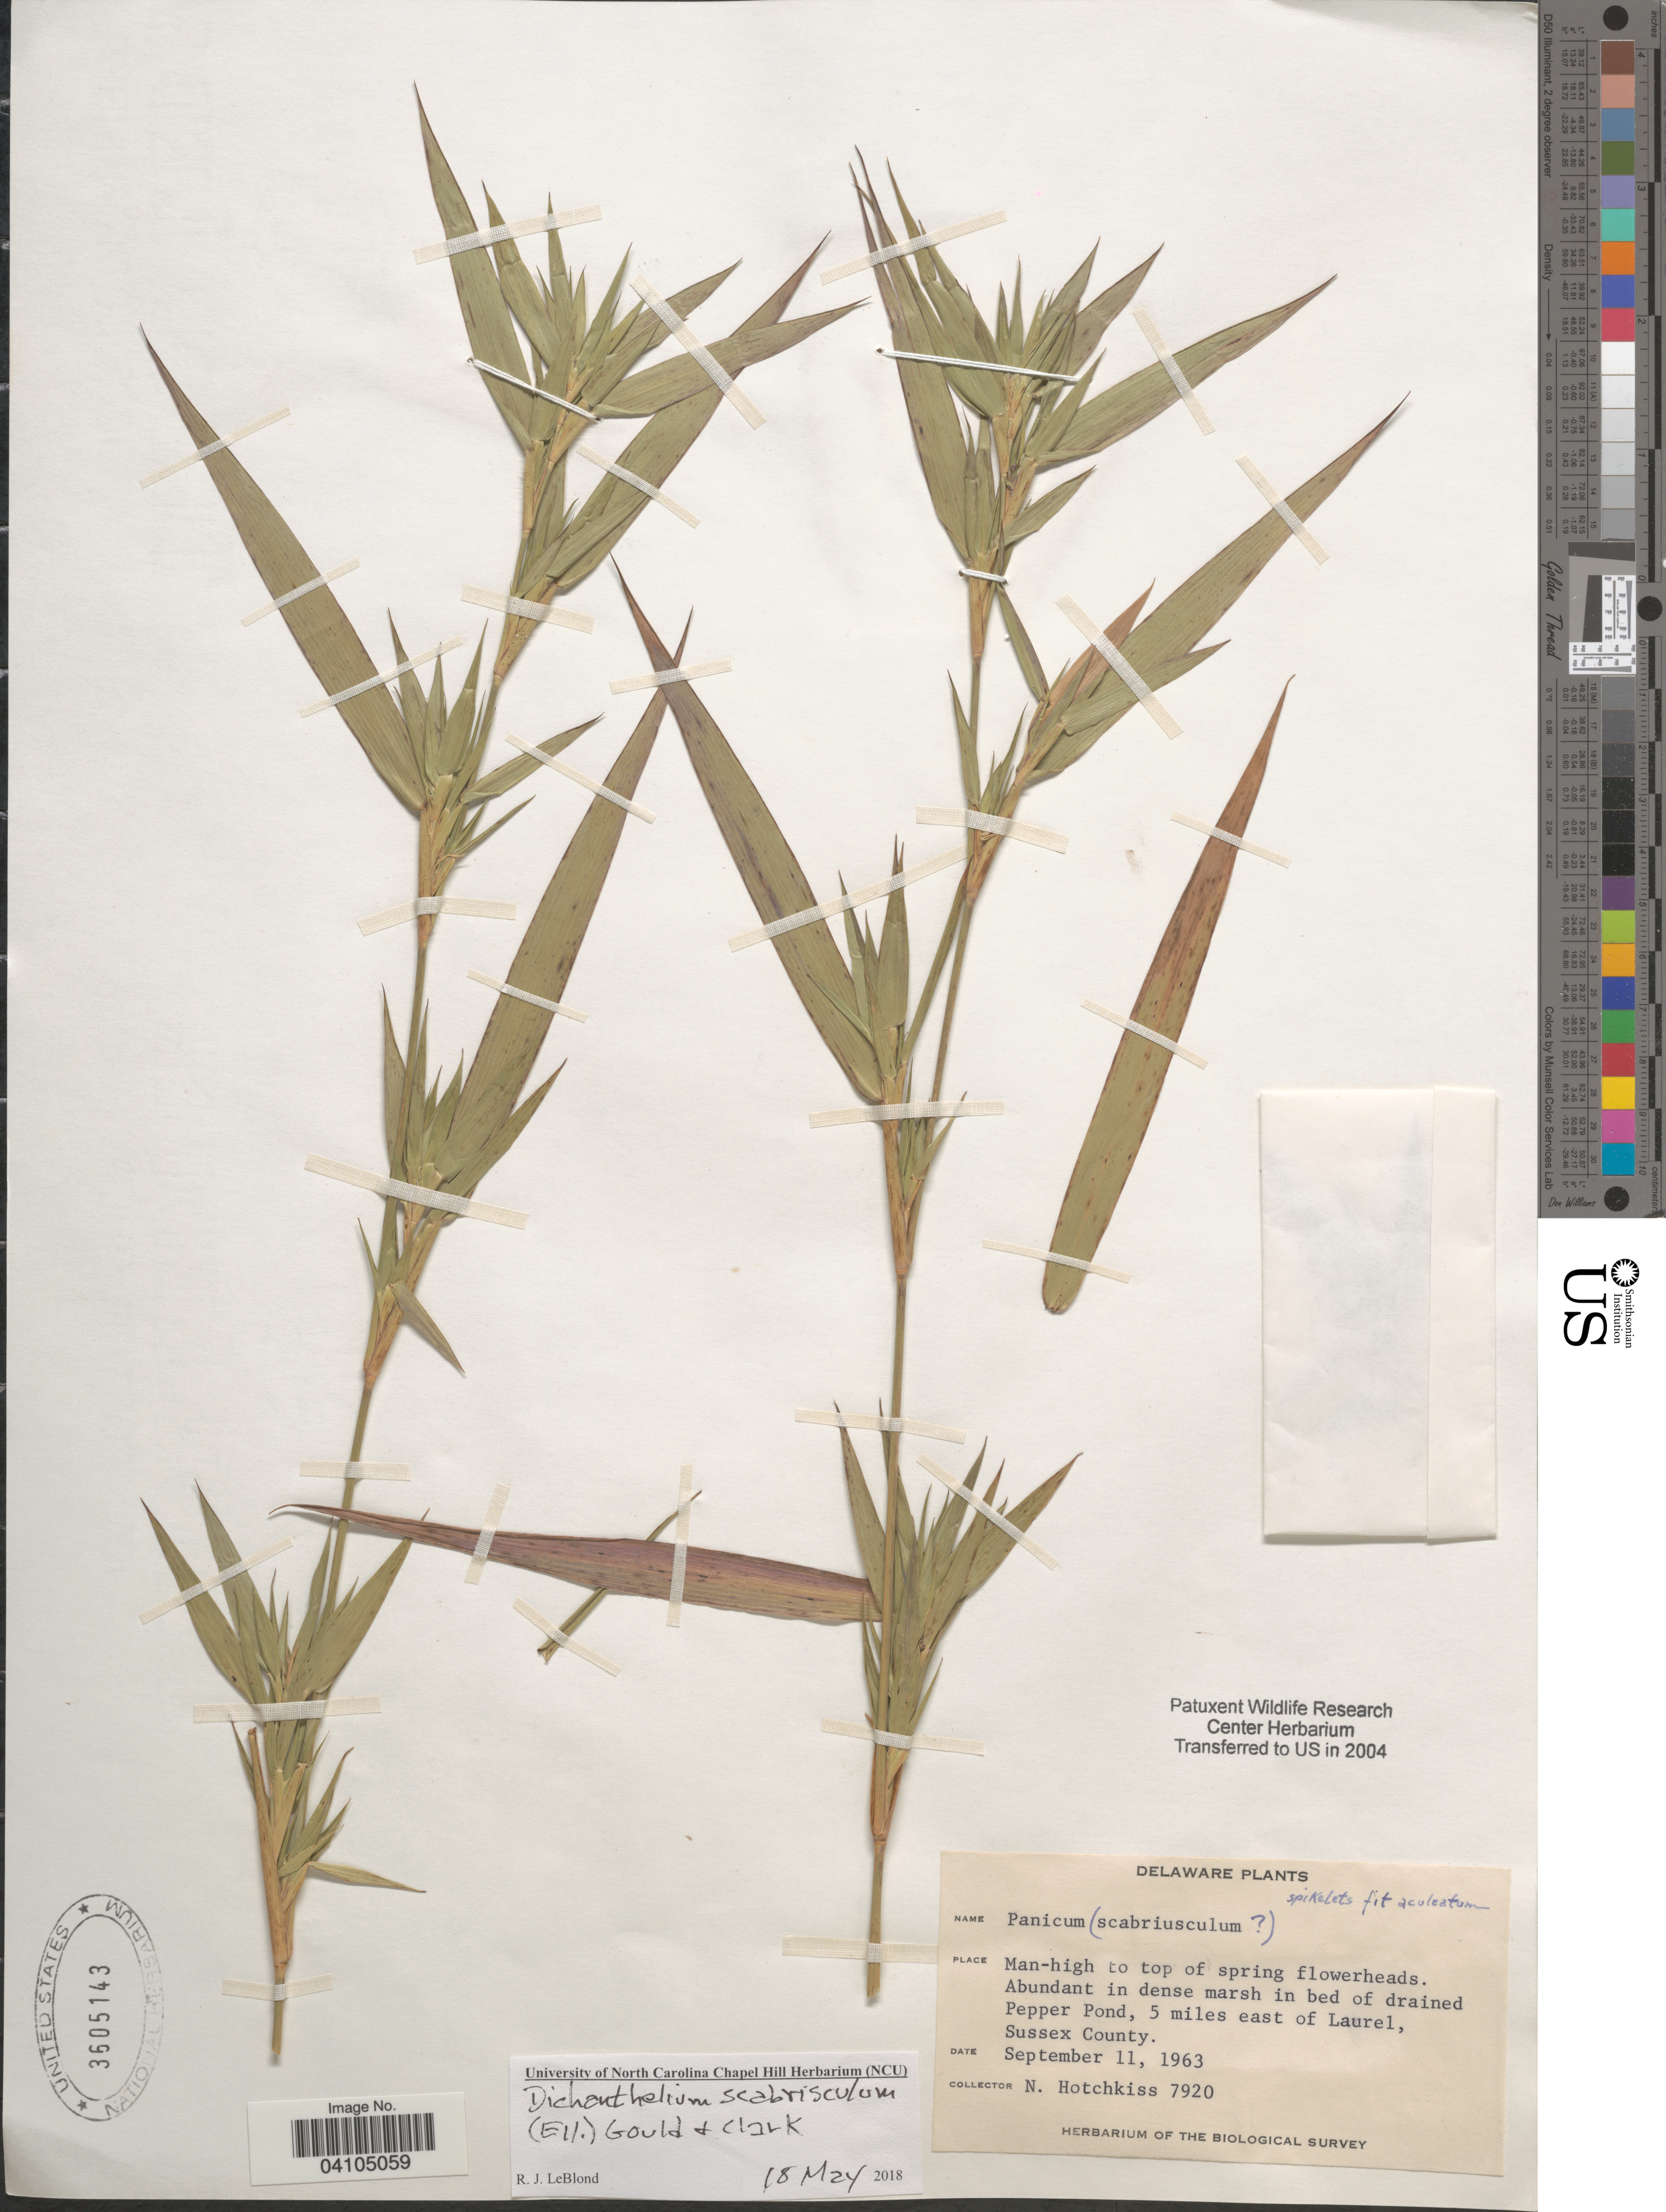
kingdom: Plantae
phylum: Tracheophyta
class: Liliopsida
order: Poales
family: Poaceae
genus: Dichanthelium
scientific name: Dichanthelium scabriusculum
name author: (Elliott) Gould & C.A. Clark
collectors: N. Hotchkiss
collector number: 7920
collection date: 1963-09-11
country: United States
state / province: Delaware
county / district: Sussex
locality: Pepper Pond, 5 miles east of Laurel, Sussex County. The Biological Survey.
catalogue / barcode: US 3605143